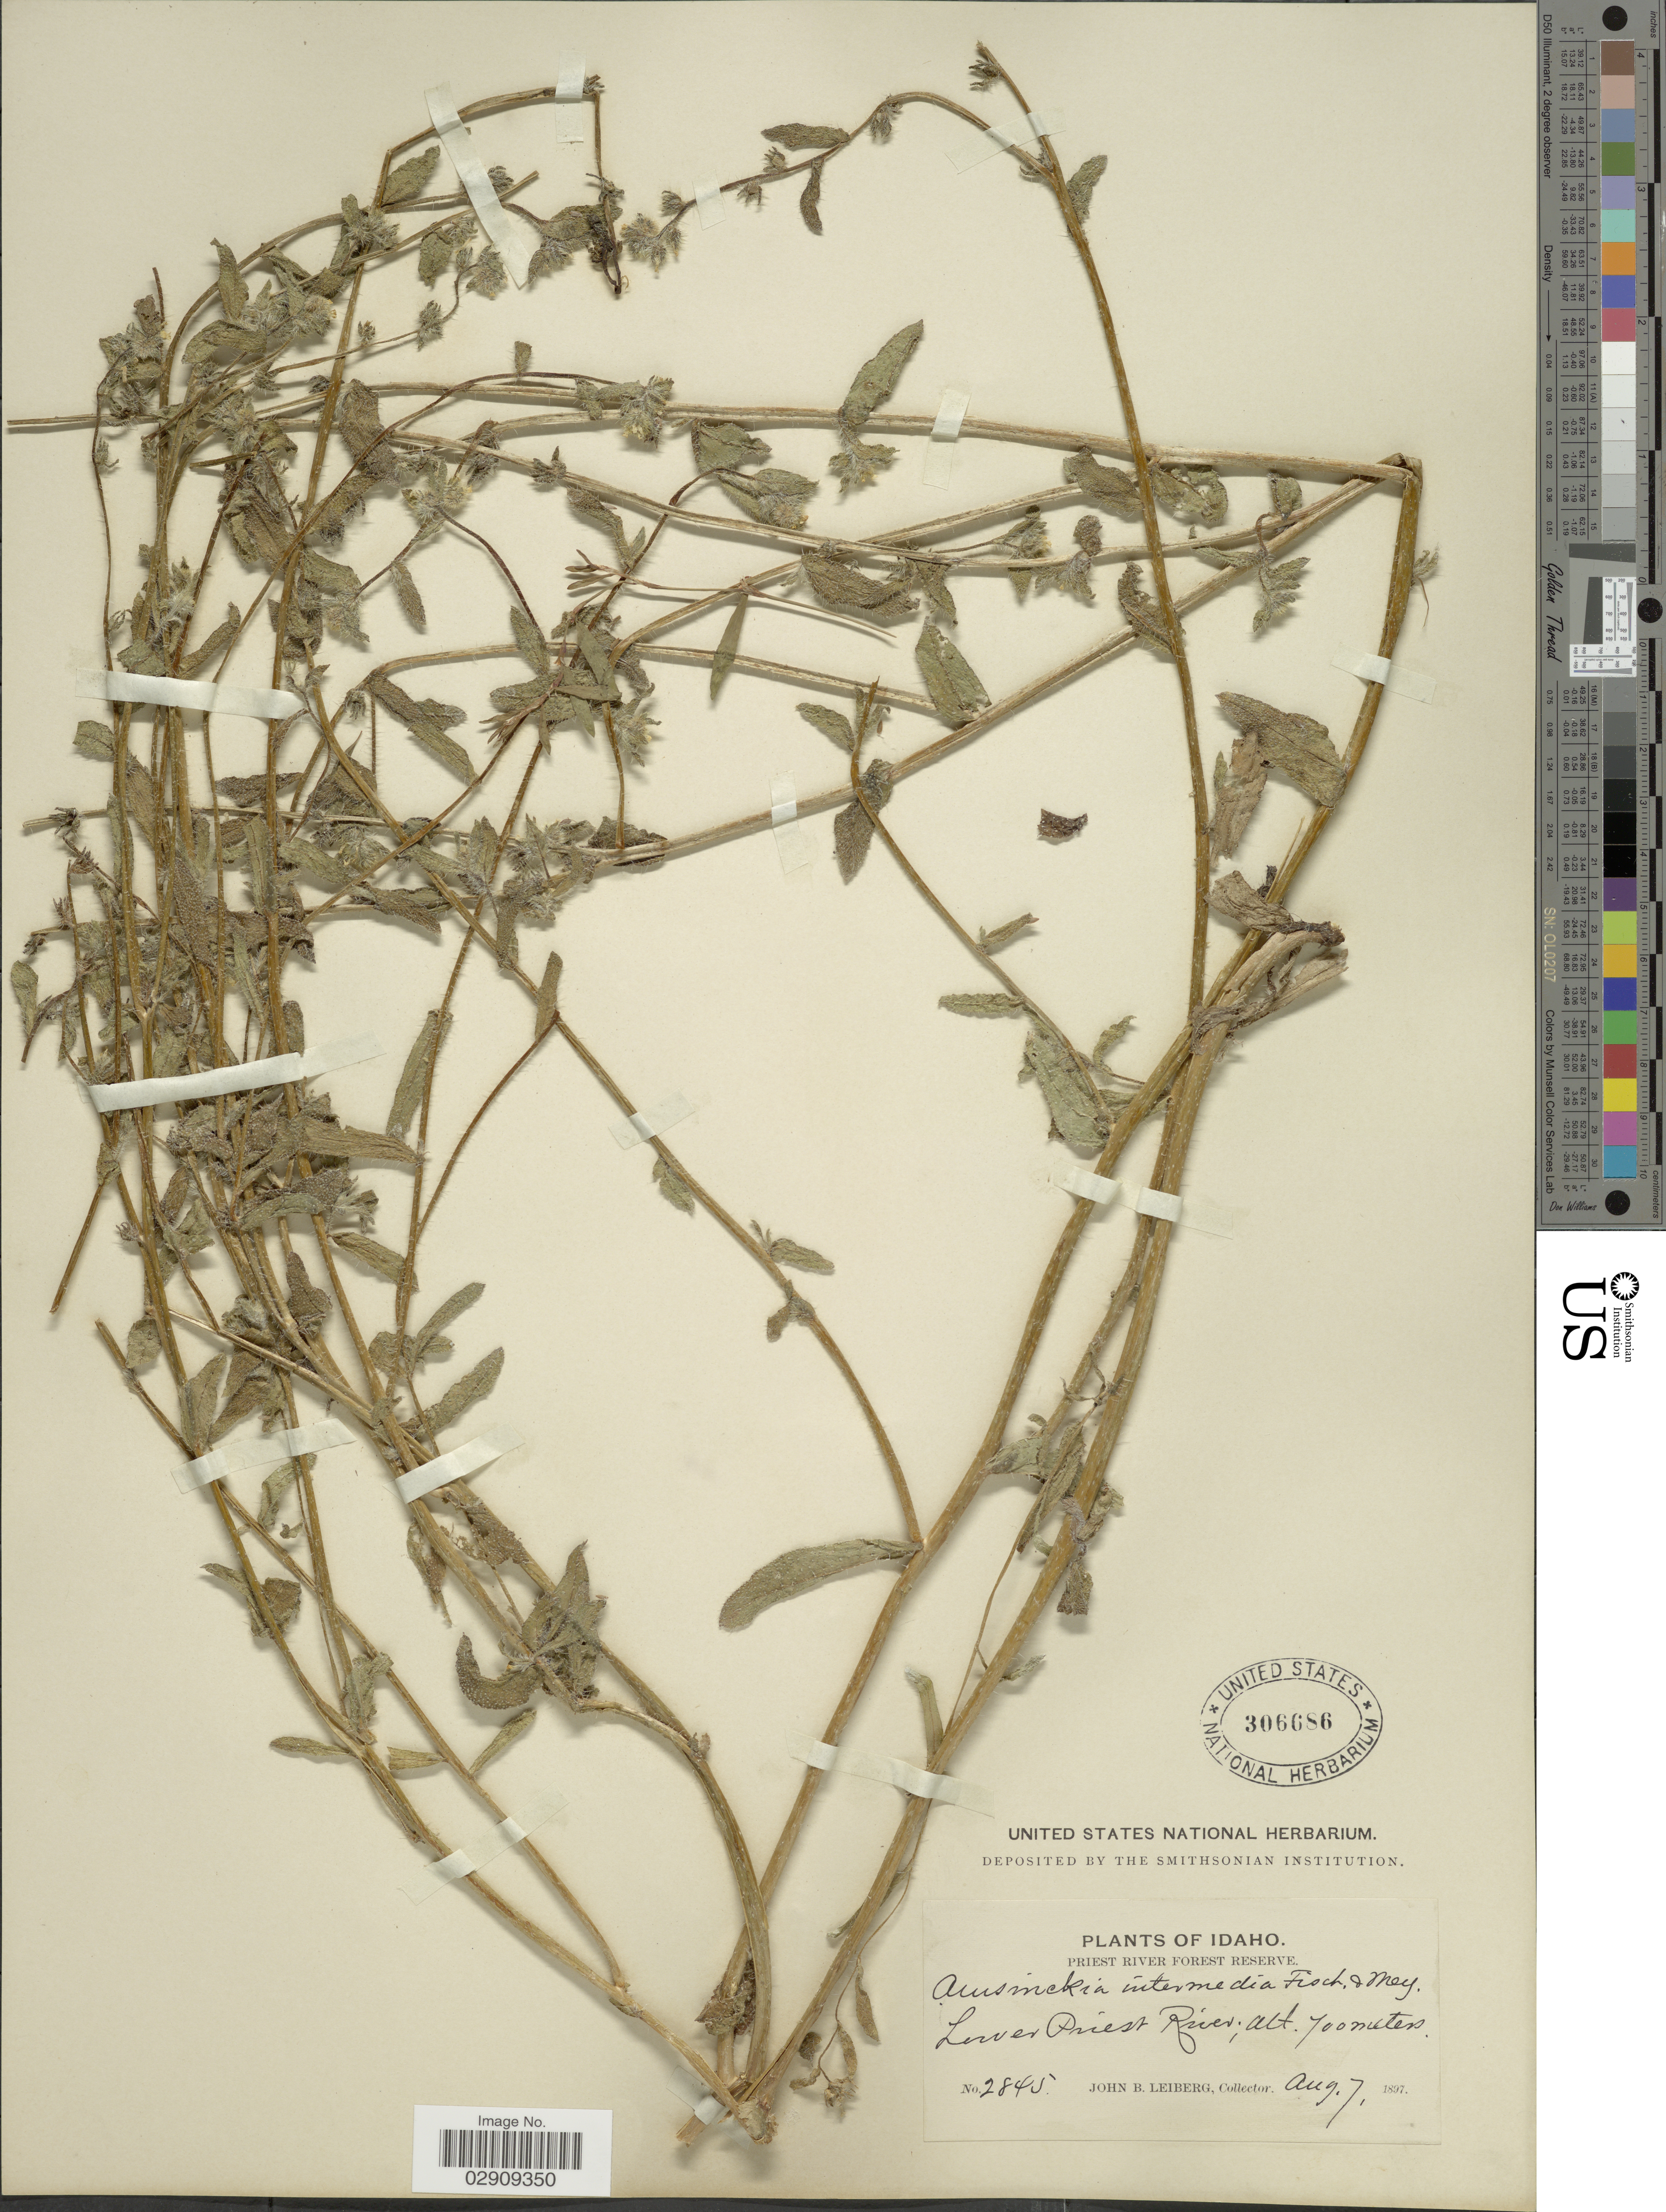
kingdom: Plantae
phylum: Tracheophyta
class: Magnoliopsida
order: Boraginales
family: Boraginaceae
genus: Amsinckia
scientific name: Amsinckia menziesii var. intermedia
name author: (Fisch. & C.A. Mey.) Ganders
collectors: J. B. Leiberg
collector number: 2845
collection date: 1897-08-07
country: United States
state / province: Idaho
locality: Priest River Forest Reserve. Lower Priest River.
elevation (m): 700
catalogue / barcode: US 306686